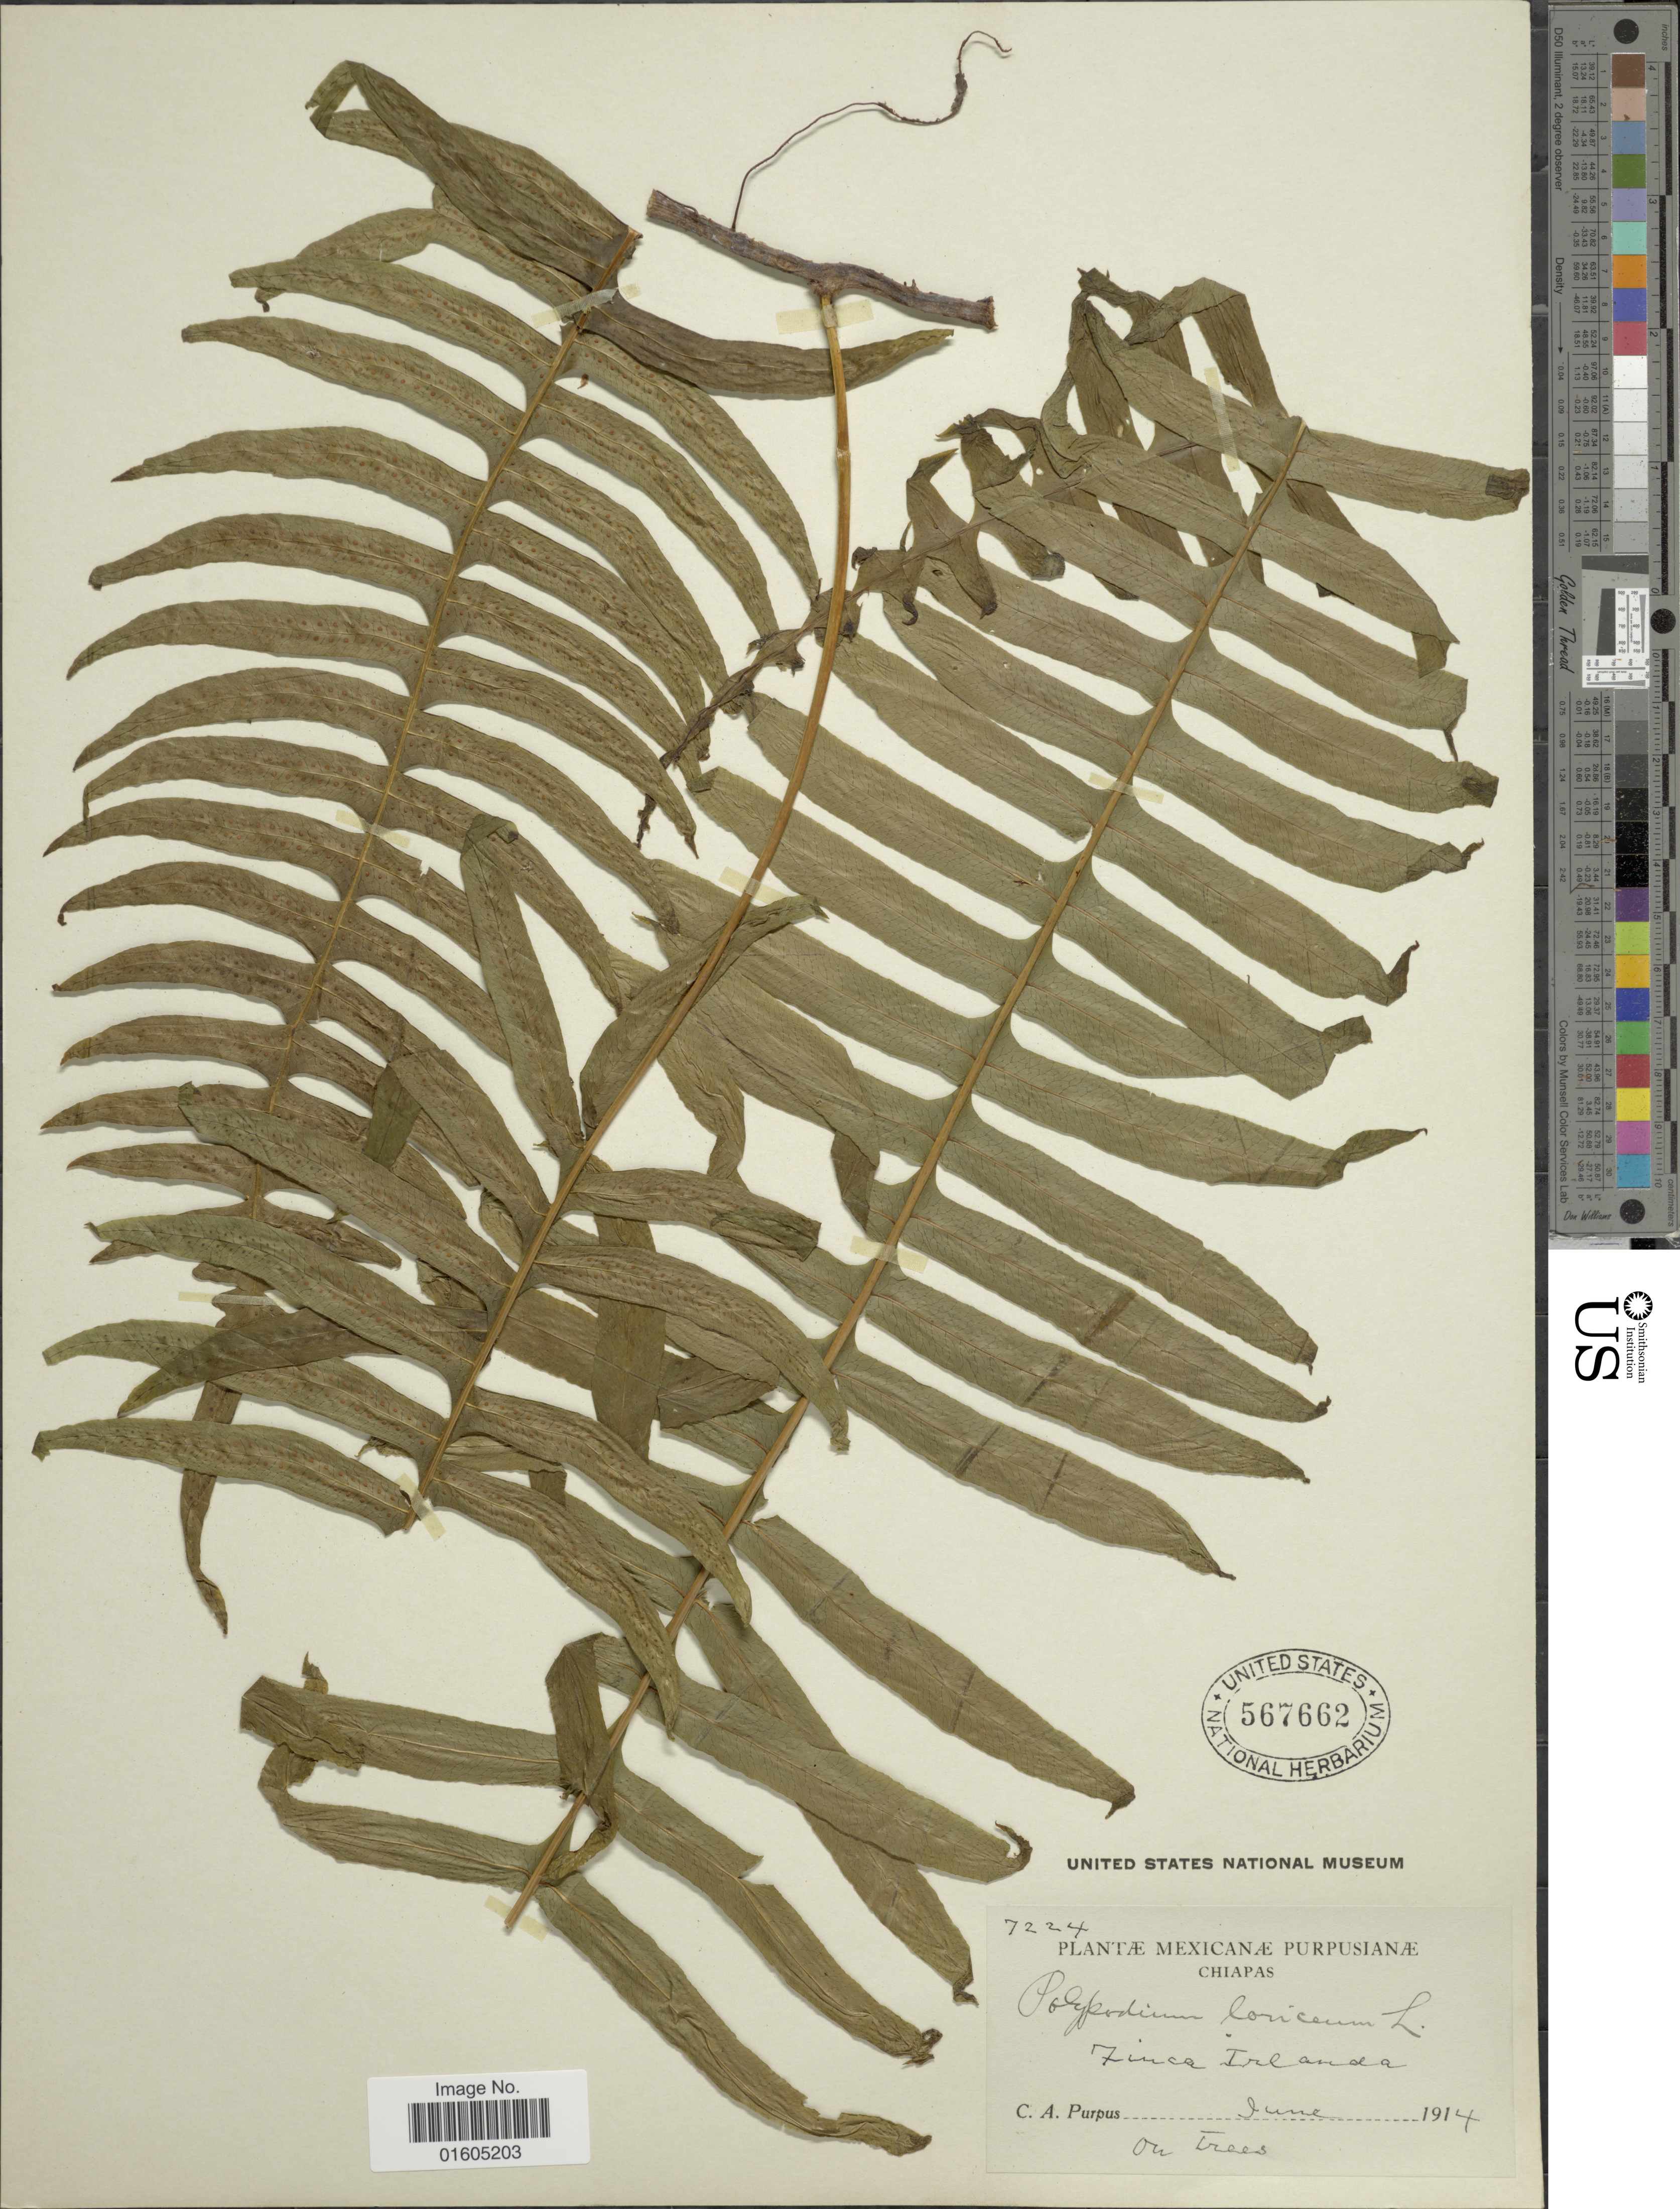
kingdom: Plantae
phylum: Tracheophyta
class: Polypodiopsida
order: Polypodiales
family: Polypodiaceae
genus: Serpocaulon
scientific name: Serpocaulon loriceum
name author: (L.) A.R. Sm.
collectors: C. A. Purpus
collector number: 7224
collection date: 1914-06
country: Mexico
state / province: Chiapas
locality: Mexicanae, Chiapas. Finca Irlanda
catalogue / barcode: US 567662